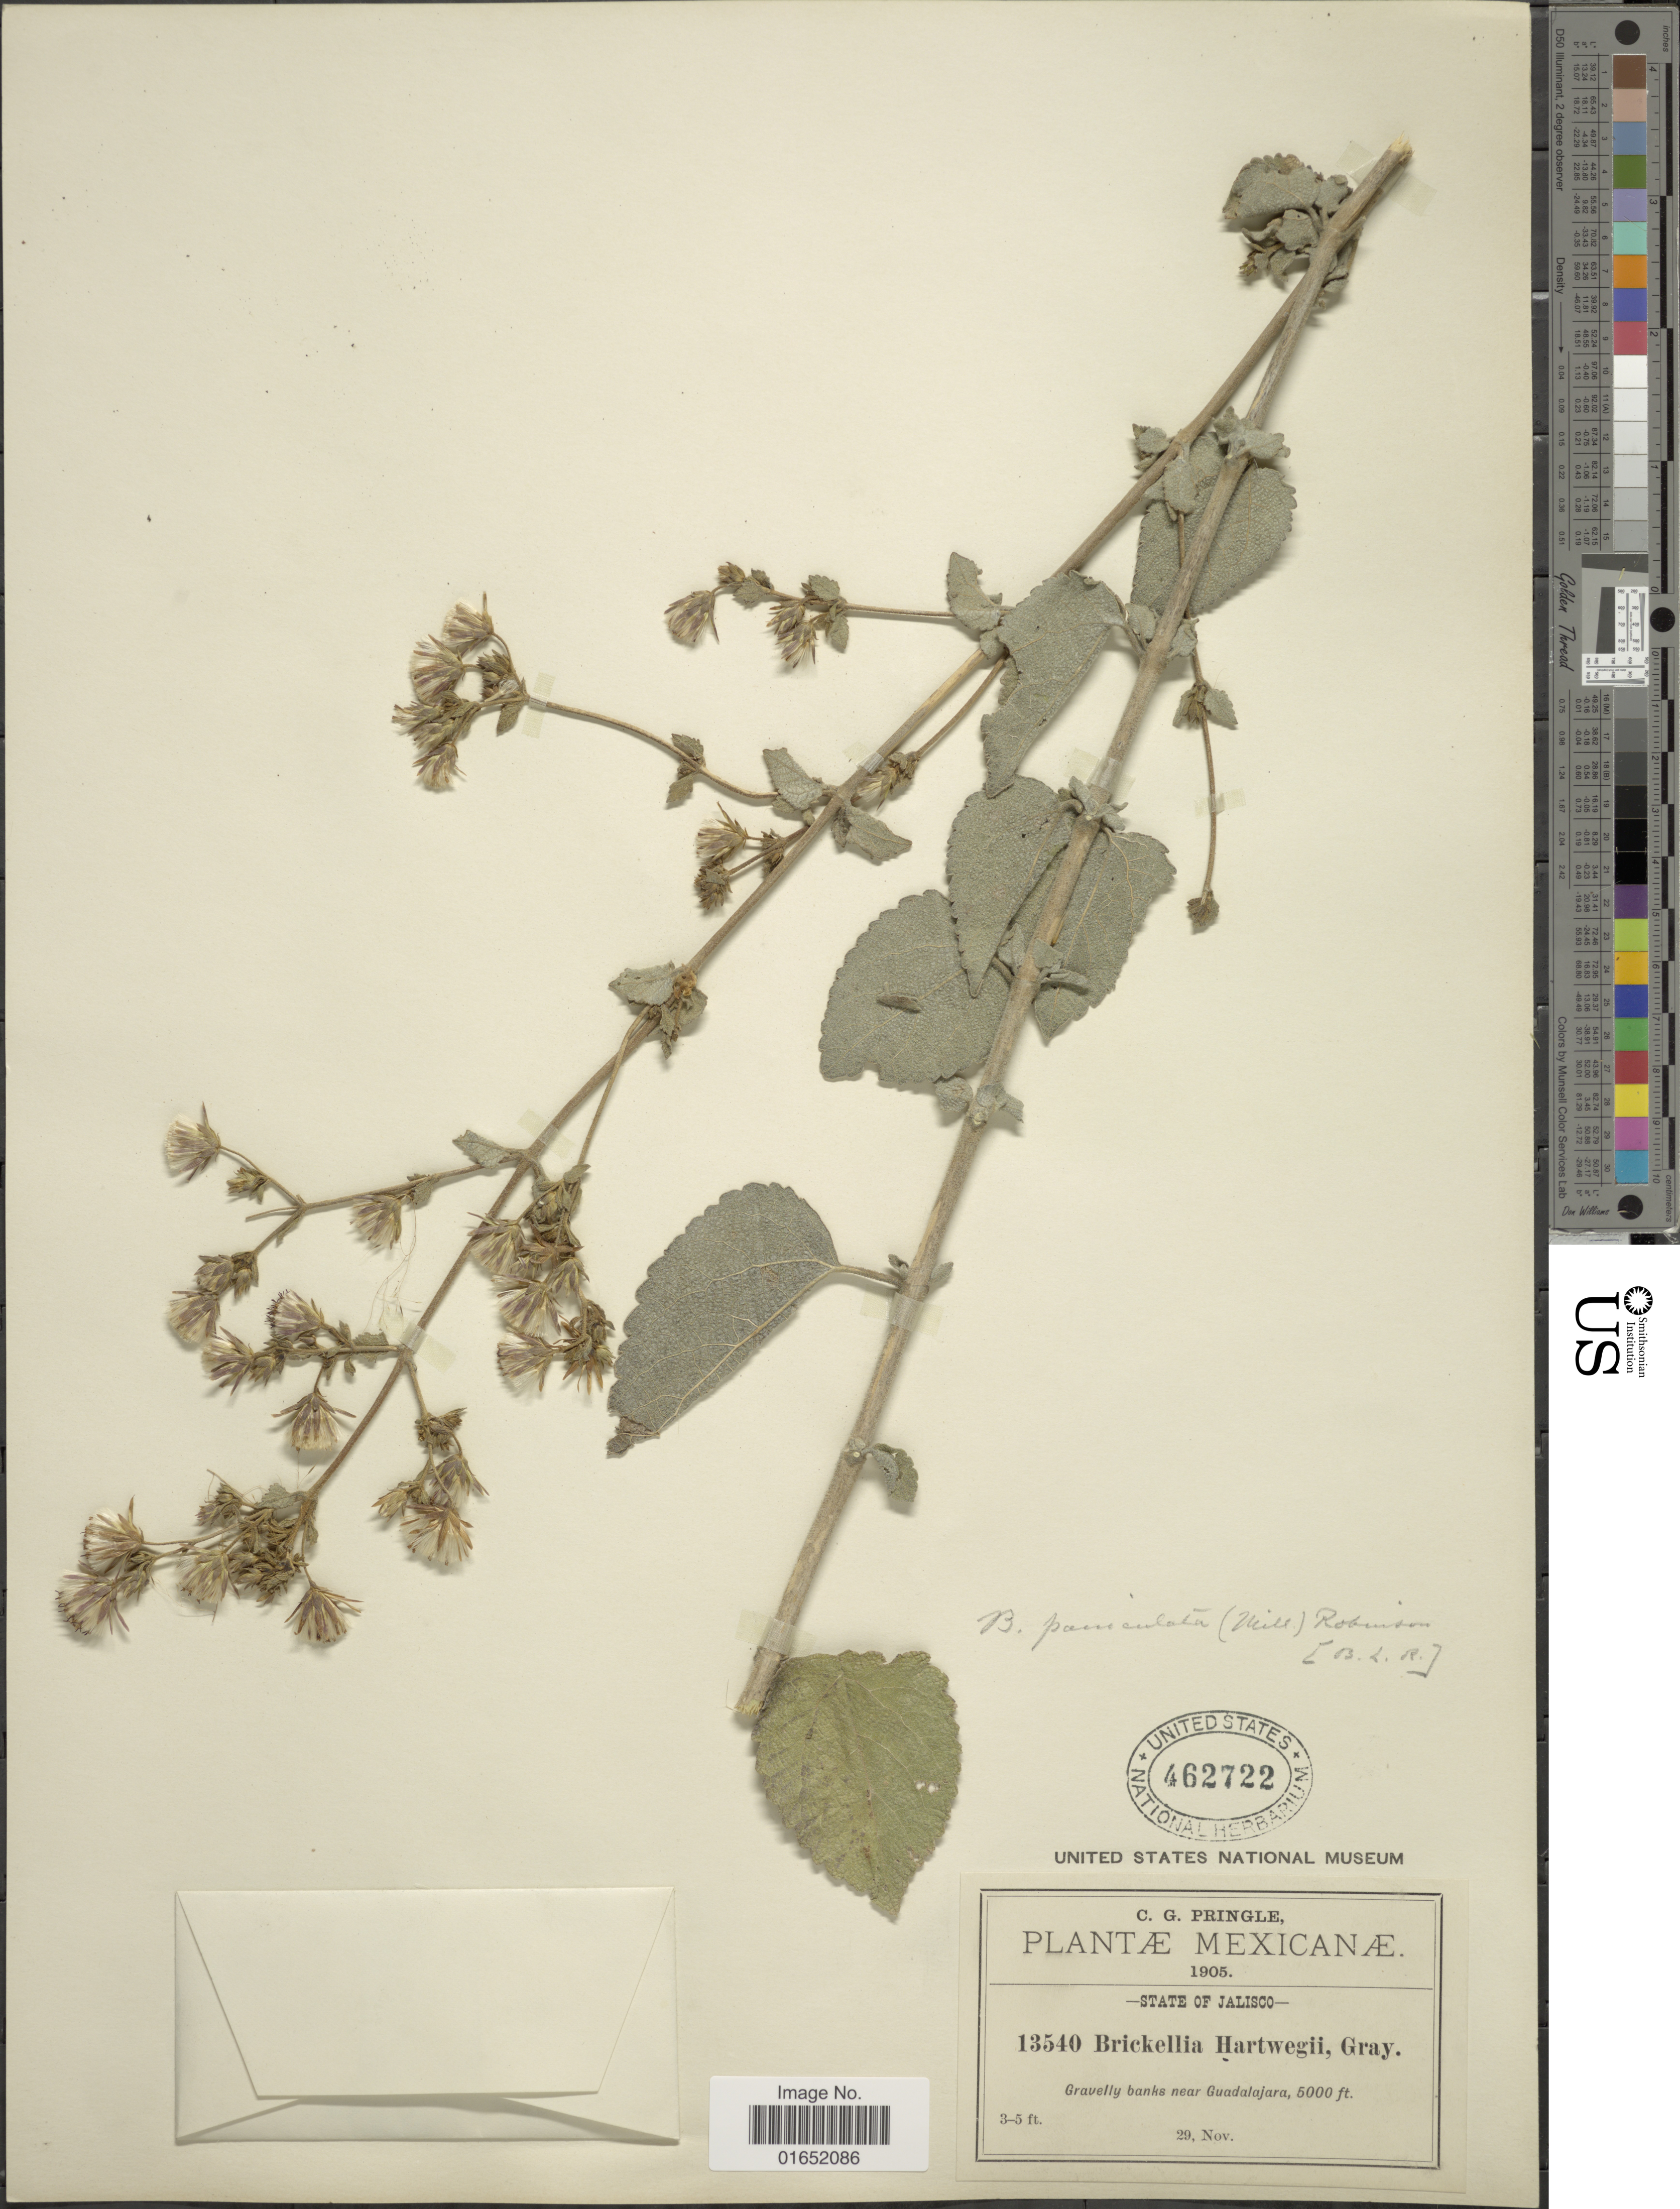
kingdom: Plantae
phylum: Tracheophyta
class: Magnoliopsida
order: Asterales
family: Asteraceae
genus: Brickellia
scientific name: Brickellia paniculata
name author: (Mill.) B.L. Rob.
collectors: C. G. Pringle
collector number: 13540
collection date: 1905-11-29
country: Mexico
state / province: Jalisco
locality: Gravelly banks near Guadalajara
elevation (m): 1524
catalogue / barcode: US 462722